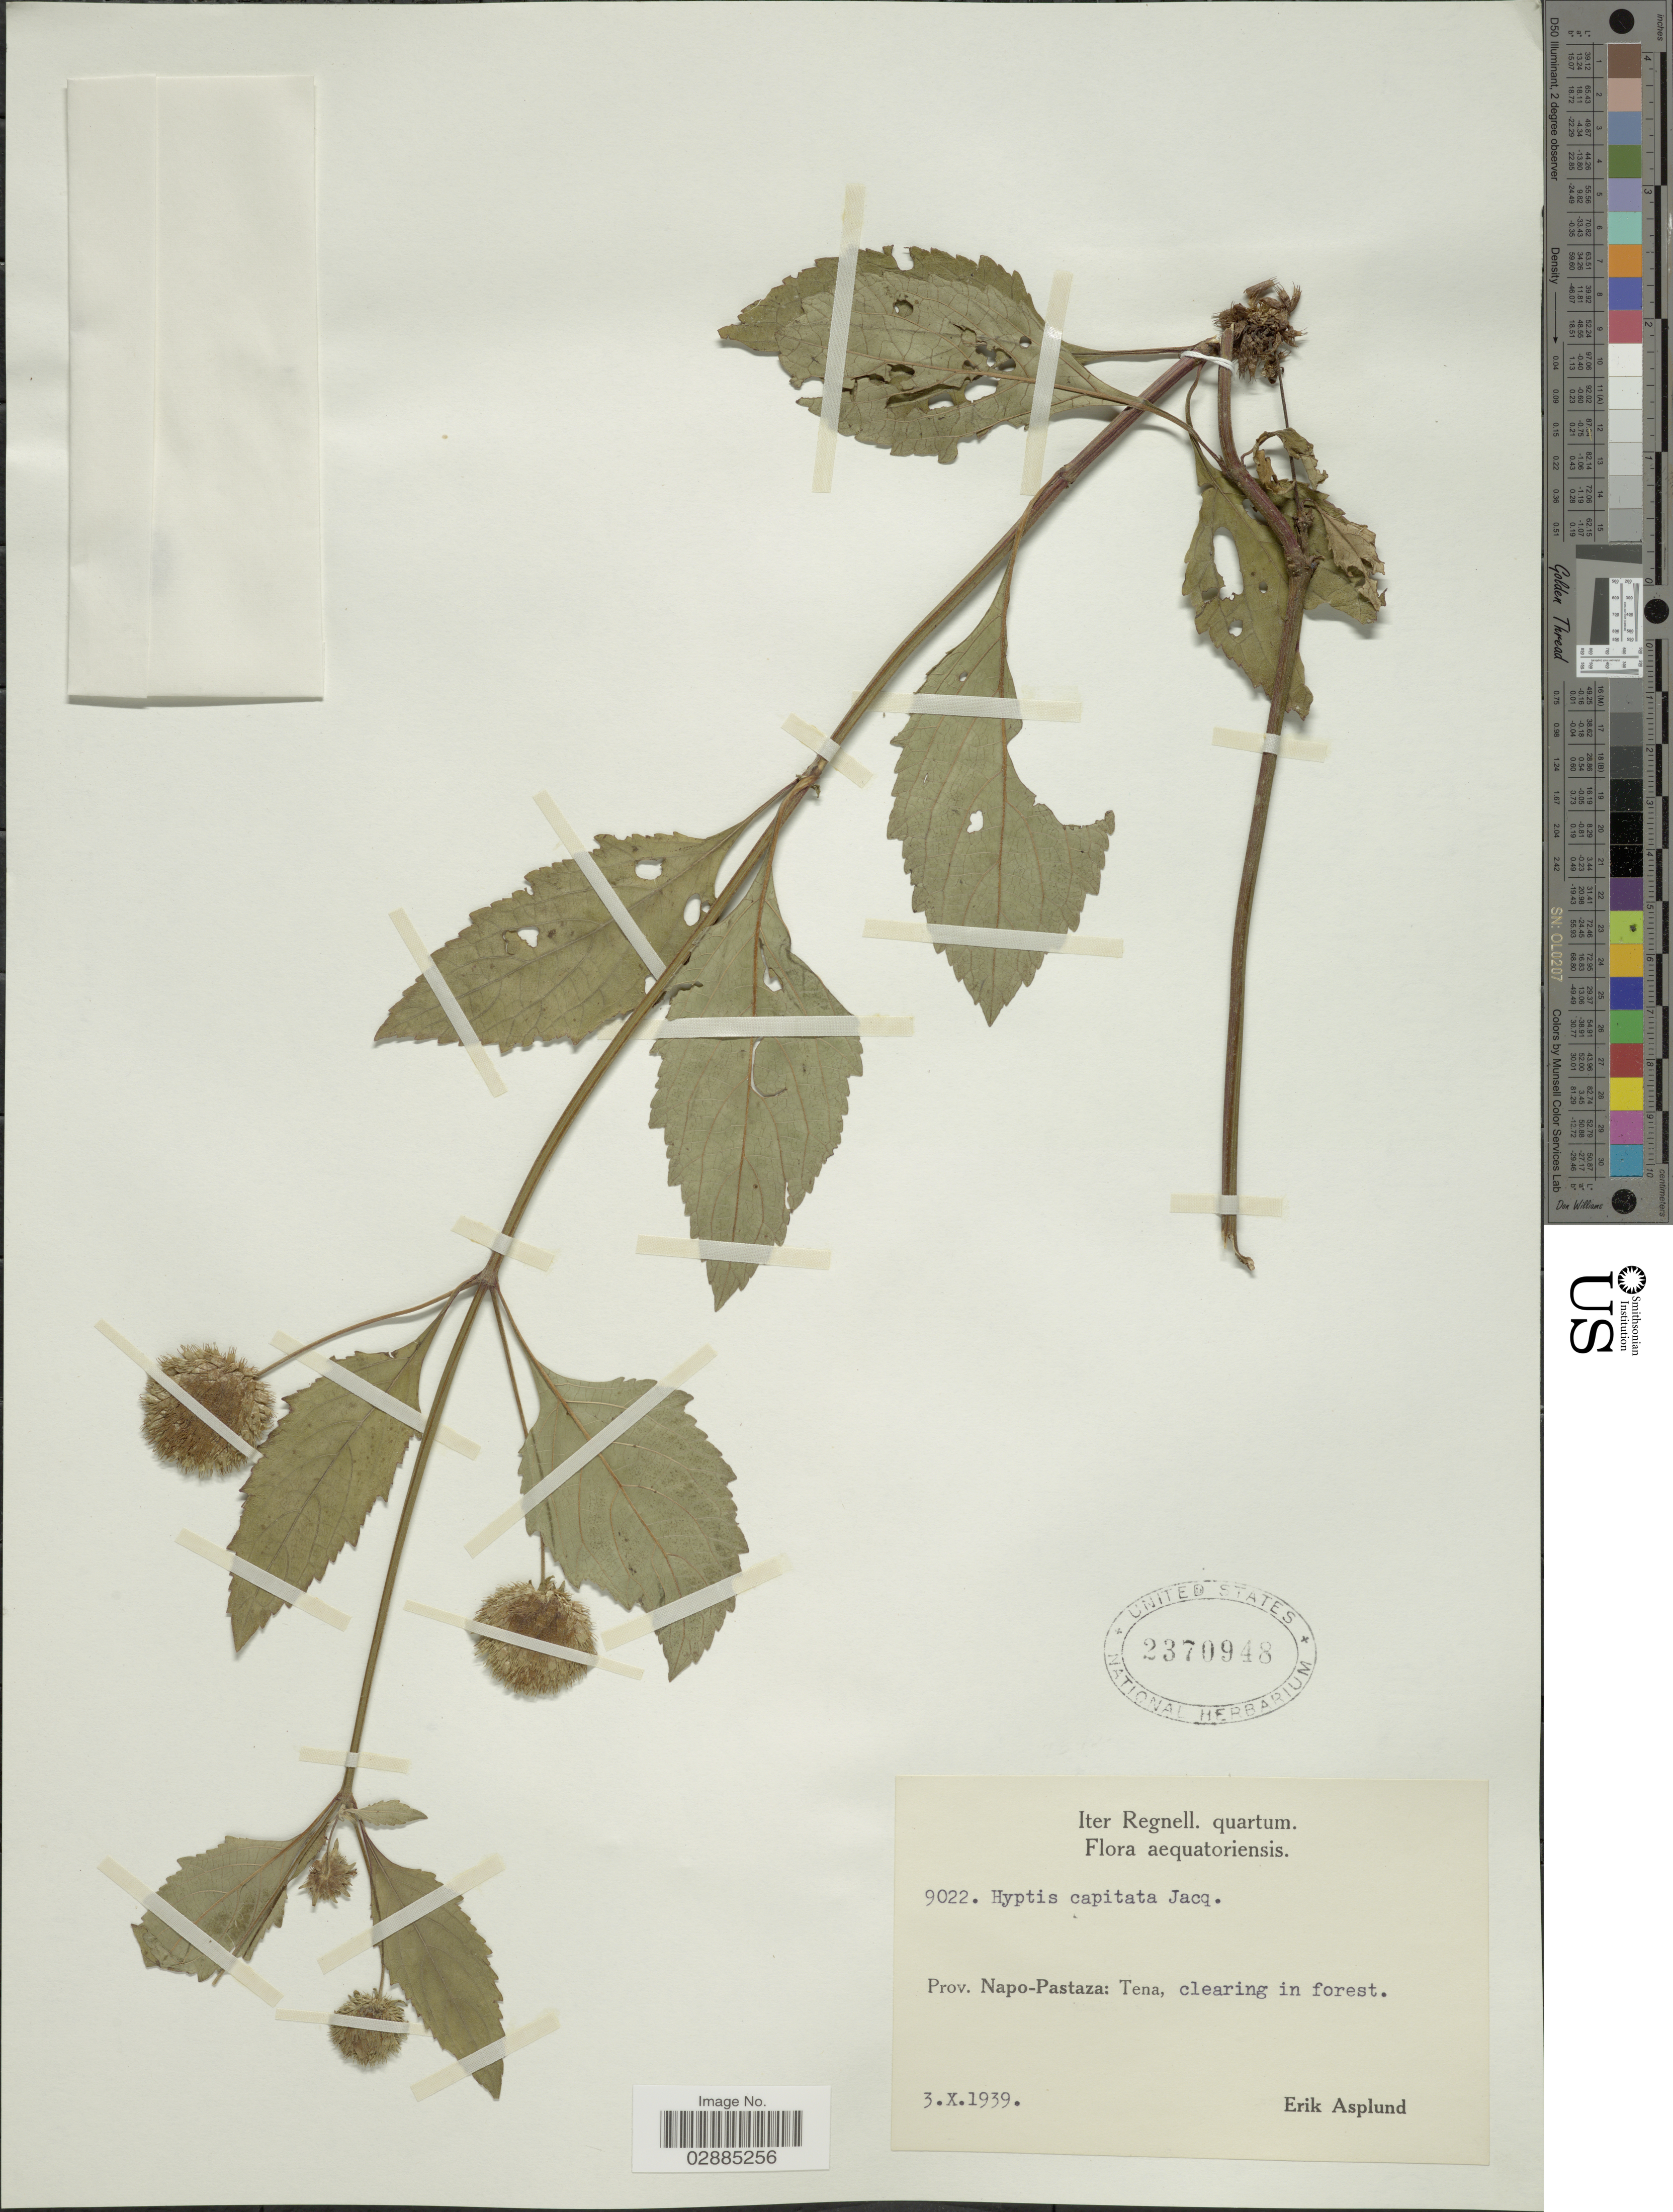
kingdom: Plantae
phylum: Tracheophyta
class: Magnoliopsida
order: Lamiales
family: Lamiaceae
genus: Hyptis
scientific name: Hyptis capitata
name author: Jacq.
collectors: E. Asplund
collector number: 9022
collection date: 1939-10-03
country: Ecuador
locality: Prov. Napo-Pastaza: Tena, clearing in forest.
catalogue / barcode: US 2370948